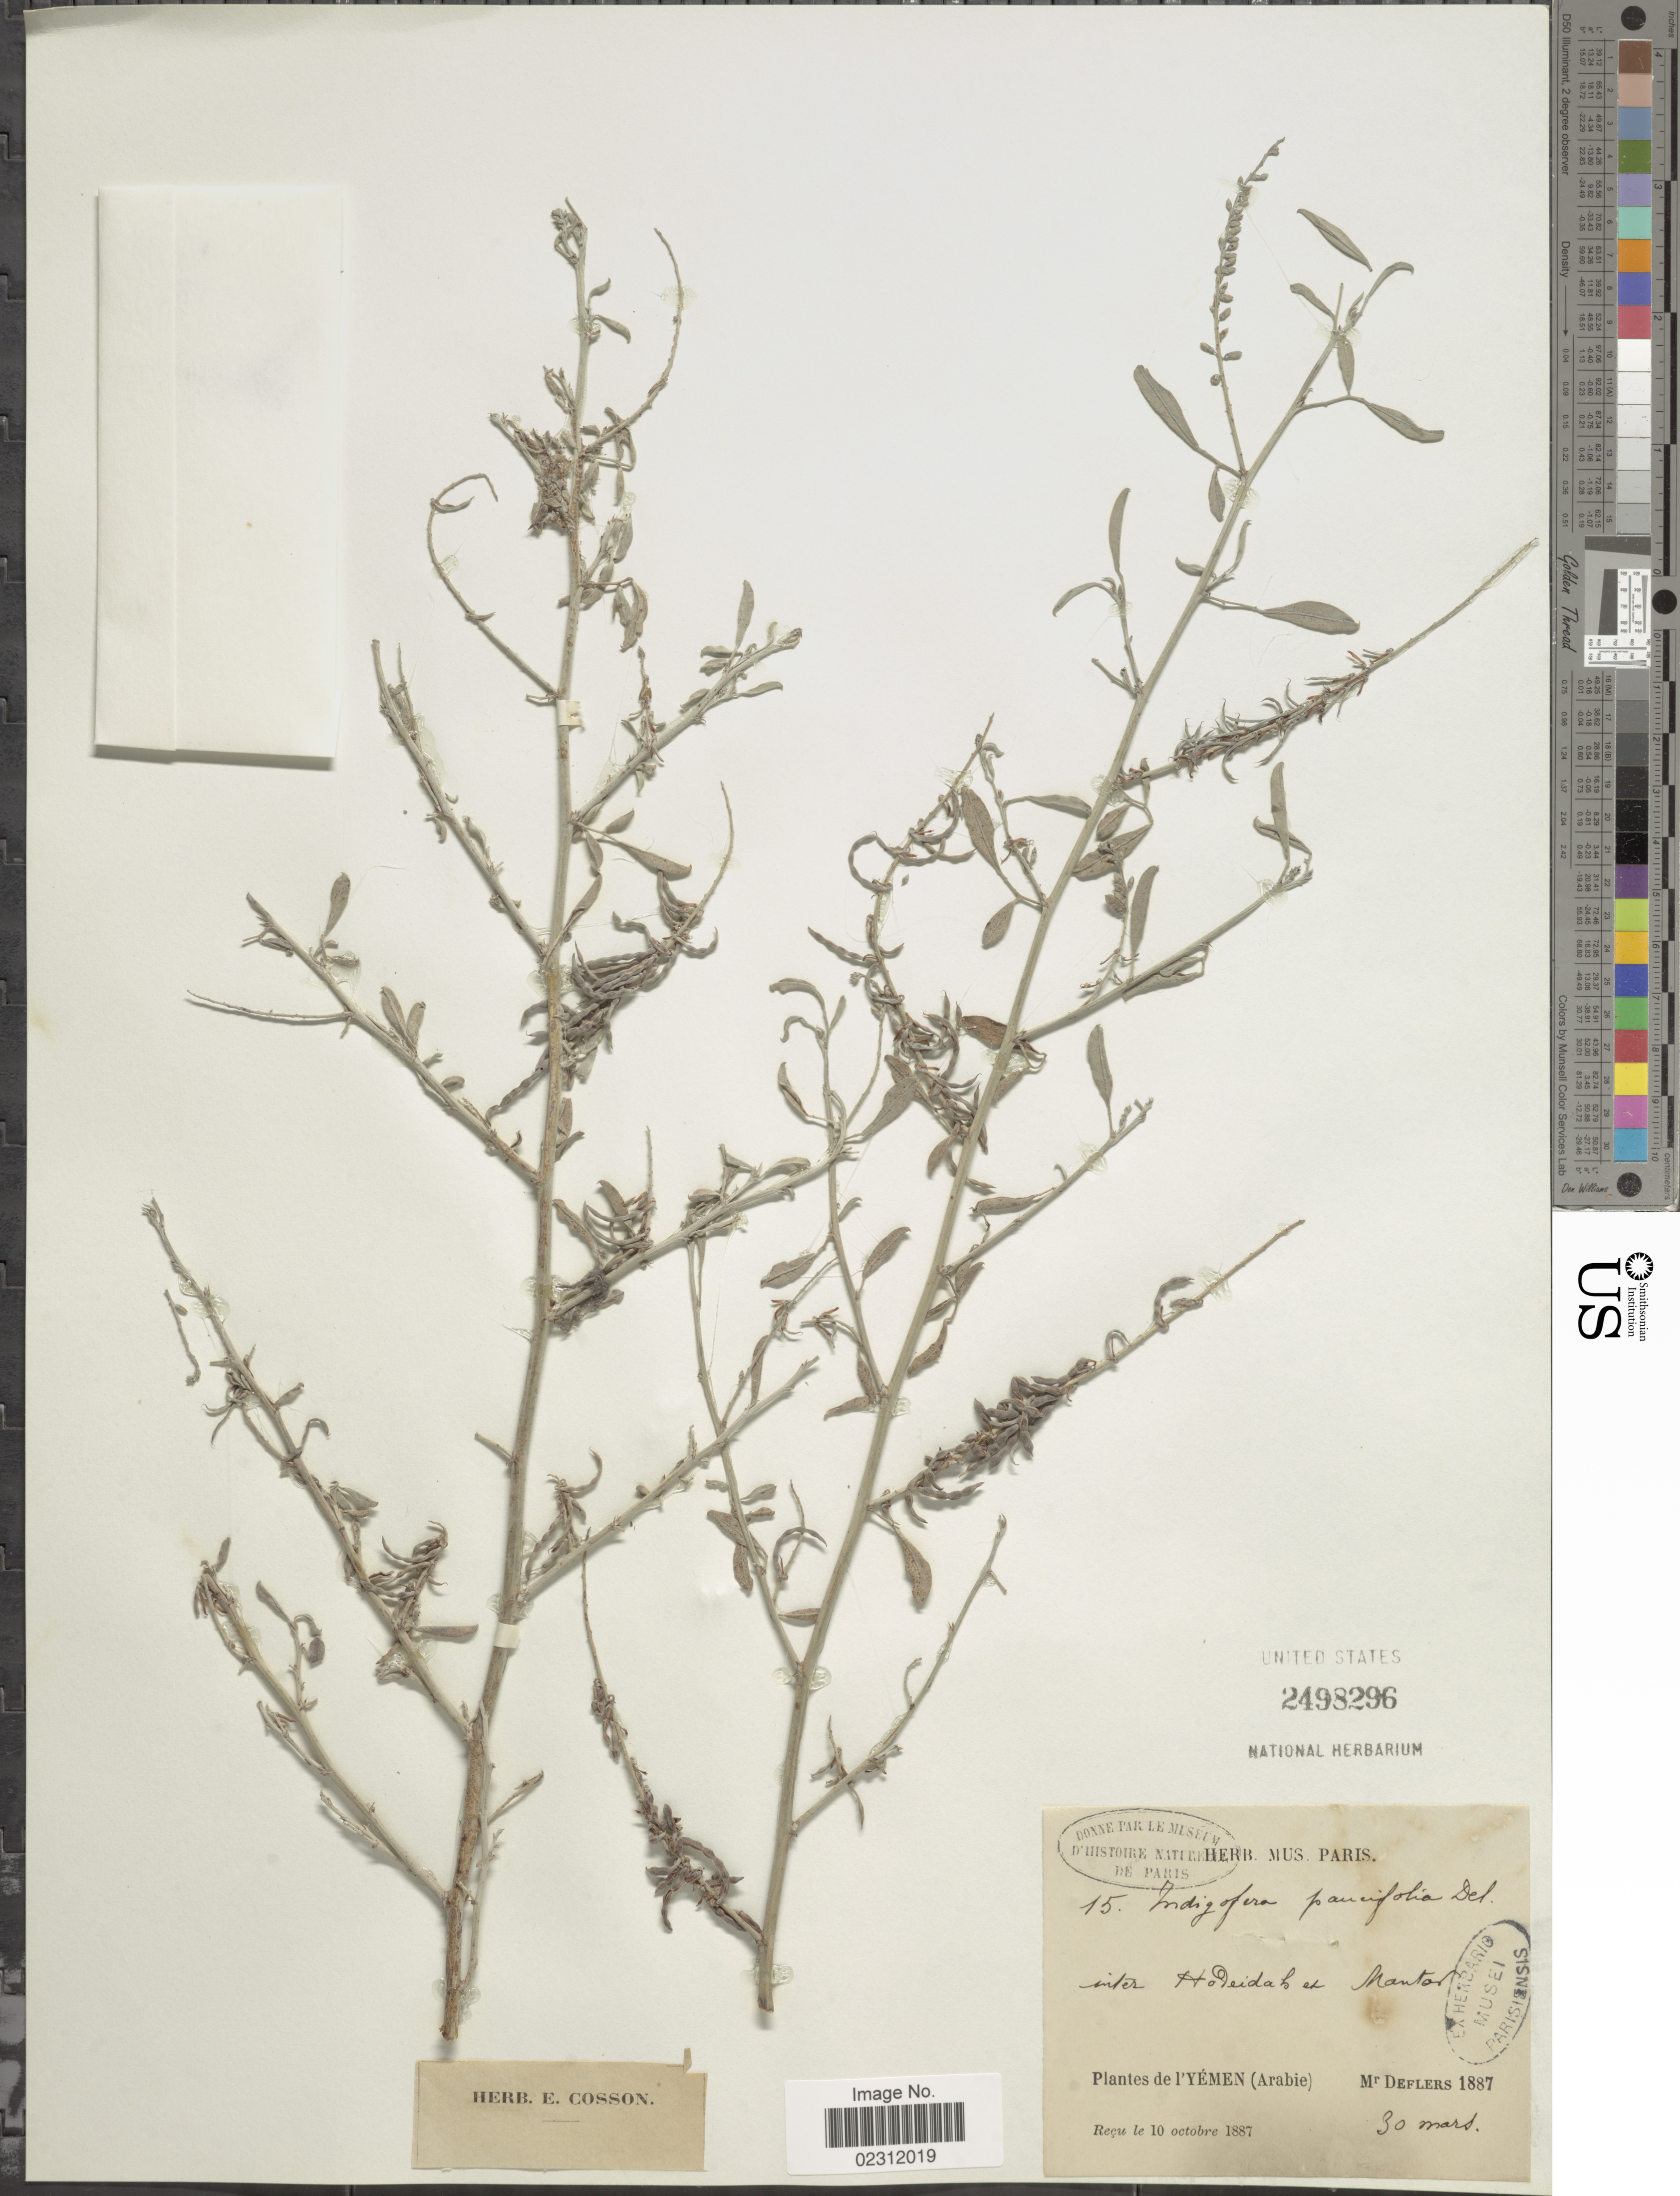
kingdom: Plantae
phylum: Tracheophyta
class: Magnoliopsida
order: Fabales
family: Fabaceae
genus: Indigofera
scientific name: Indigofera paucifolia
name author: Eckl. & Zeyh.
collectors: Deflers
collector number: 15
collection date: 1887-03-30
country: Yemen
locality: Inter Hodeidah et Mantar, Yemen, Arabie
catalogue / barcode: US 2498296